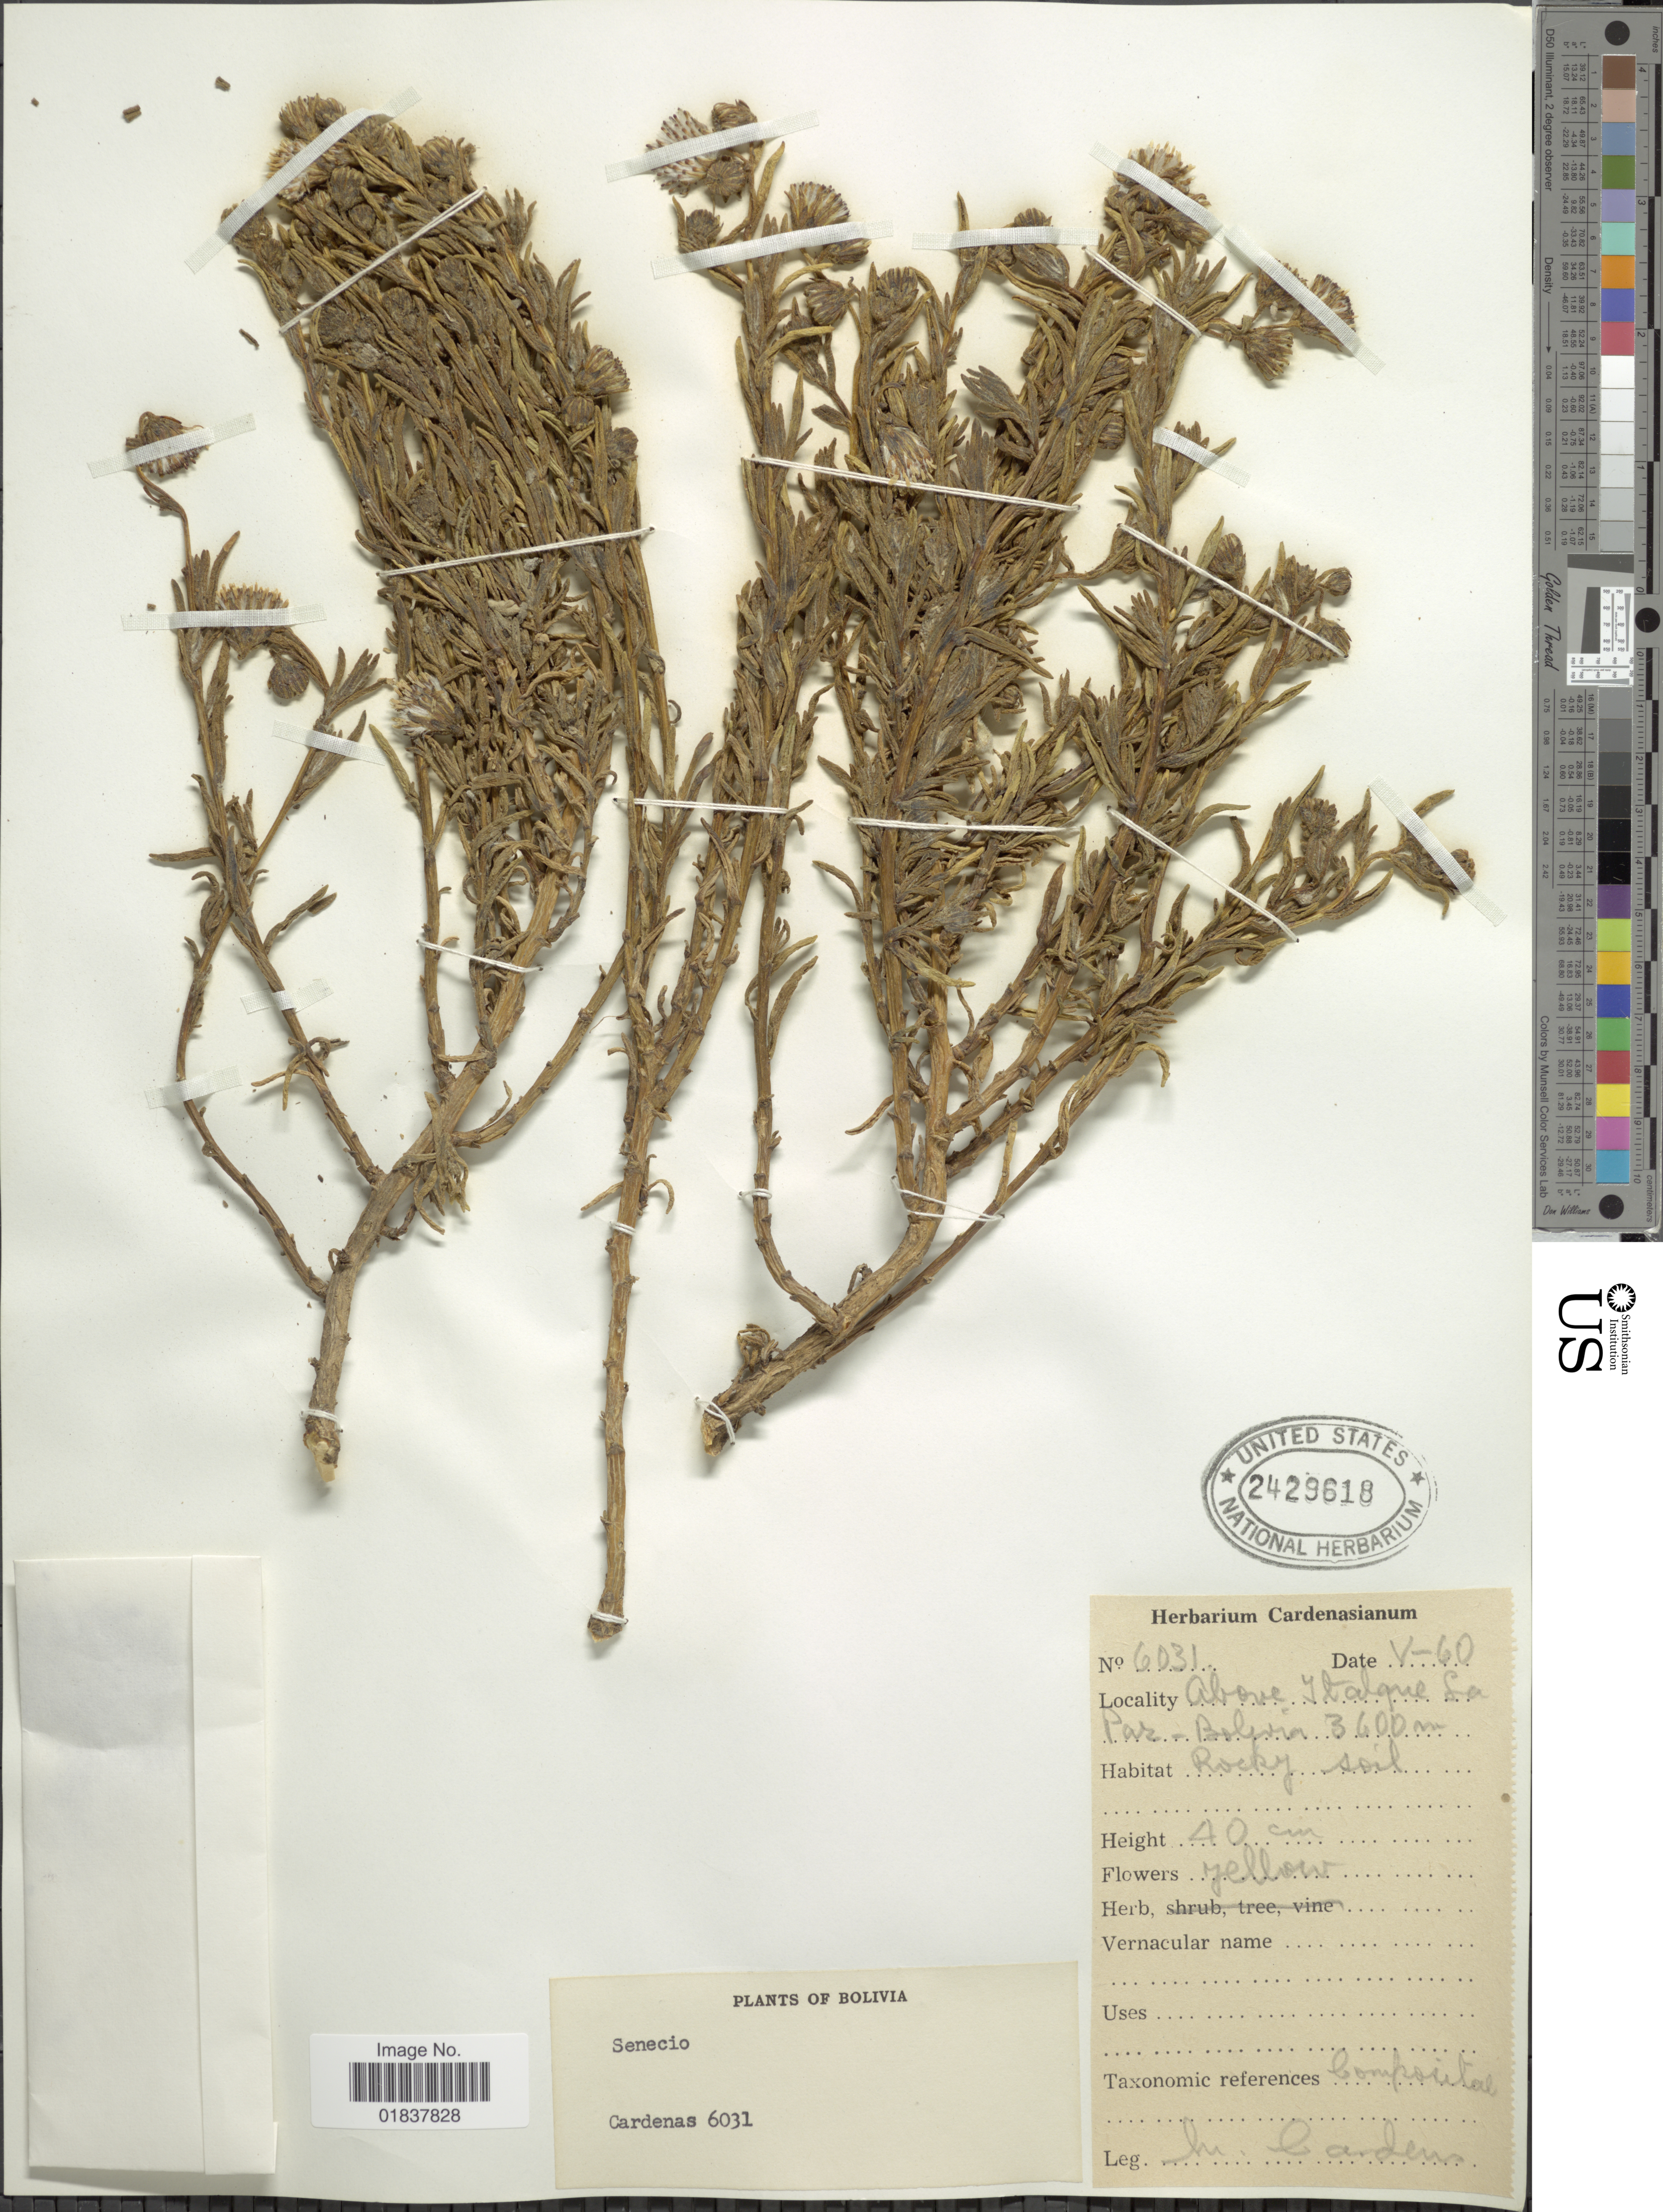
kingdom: Plantae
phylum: Tracheophyta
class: Magnoliopsida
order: Asterales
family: Asteraceae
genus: Senecio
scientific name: Senecio candollei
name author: Wedd.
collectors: M. Cárdenas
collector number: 6031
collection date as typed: Transcribed d/m/y: /5/60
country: Bolivia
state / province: La Paz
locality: Above Italaque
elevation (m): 3600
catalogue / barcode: US 2429618